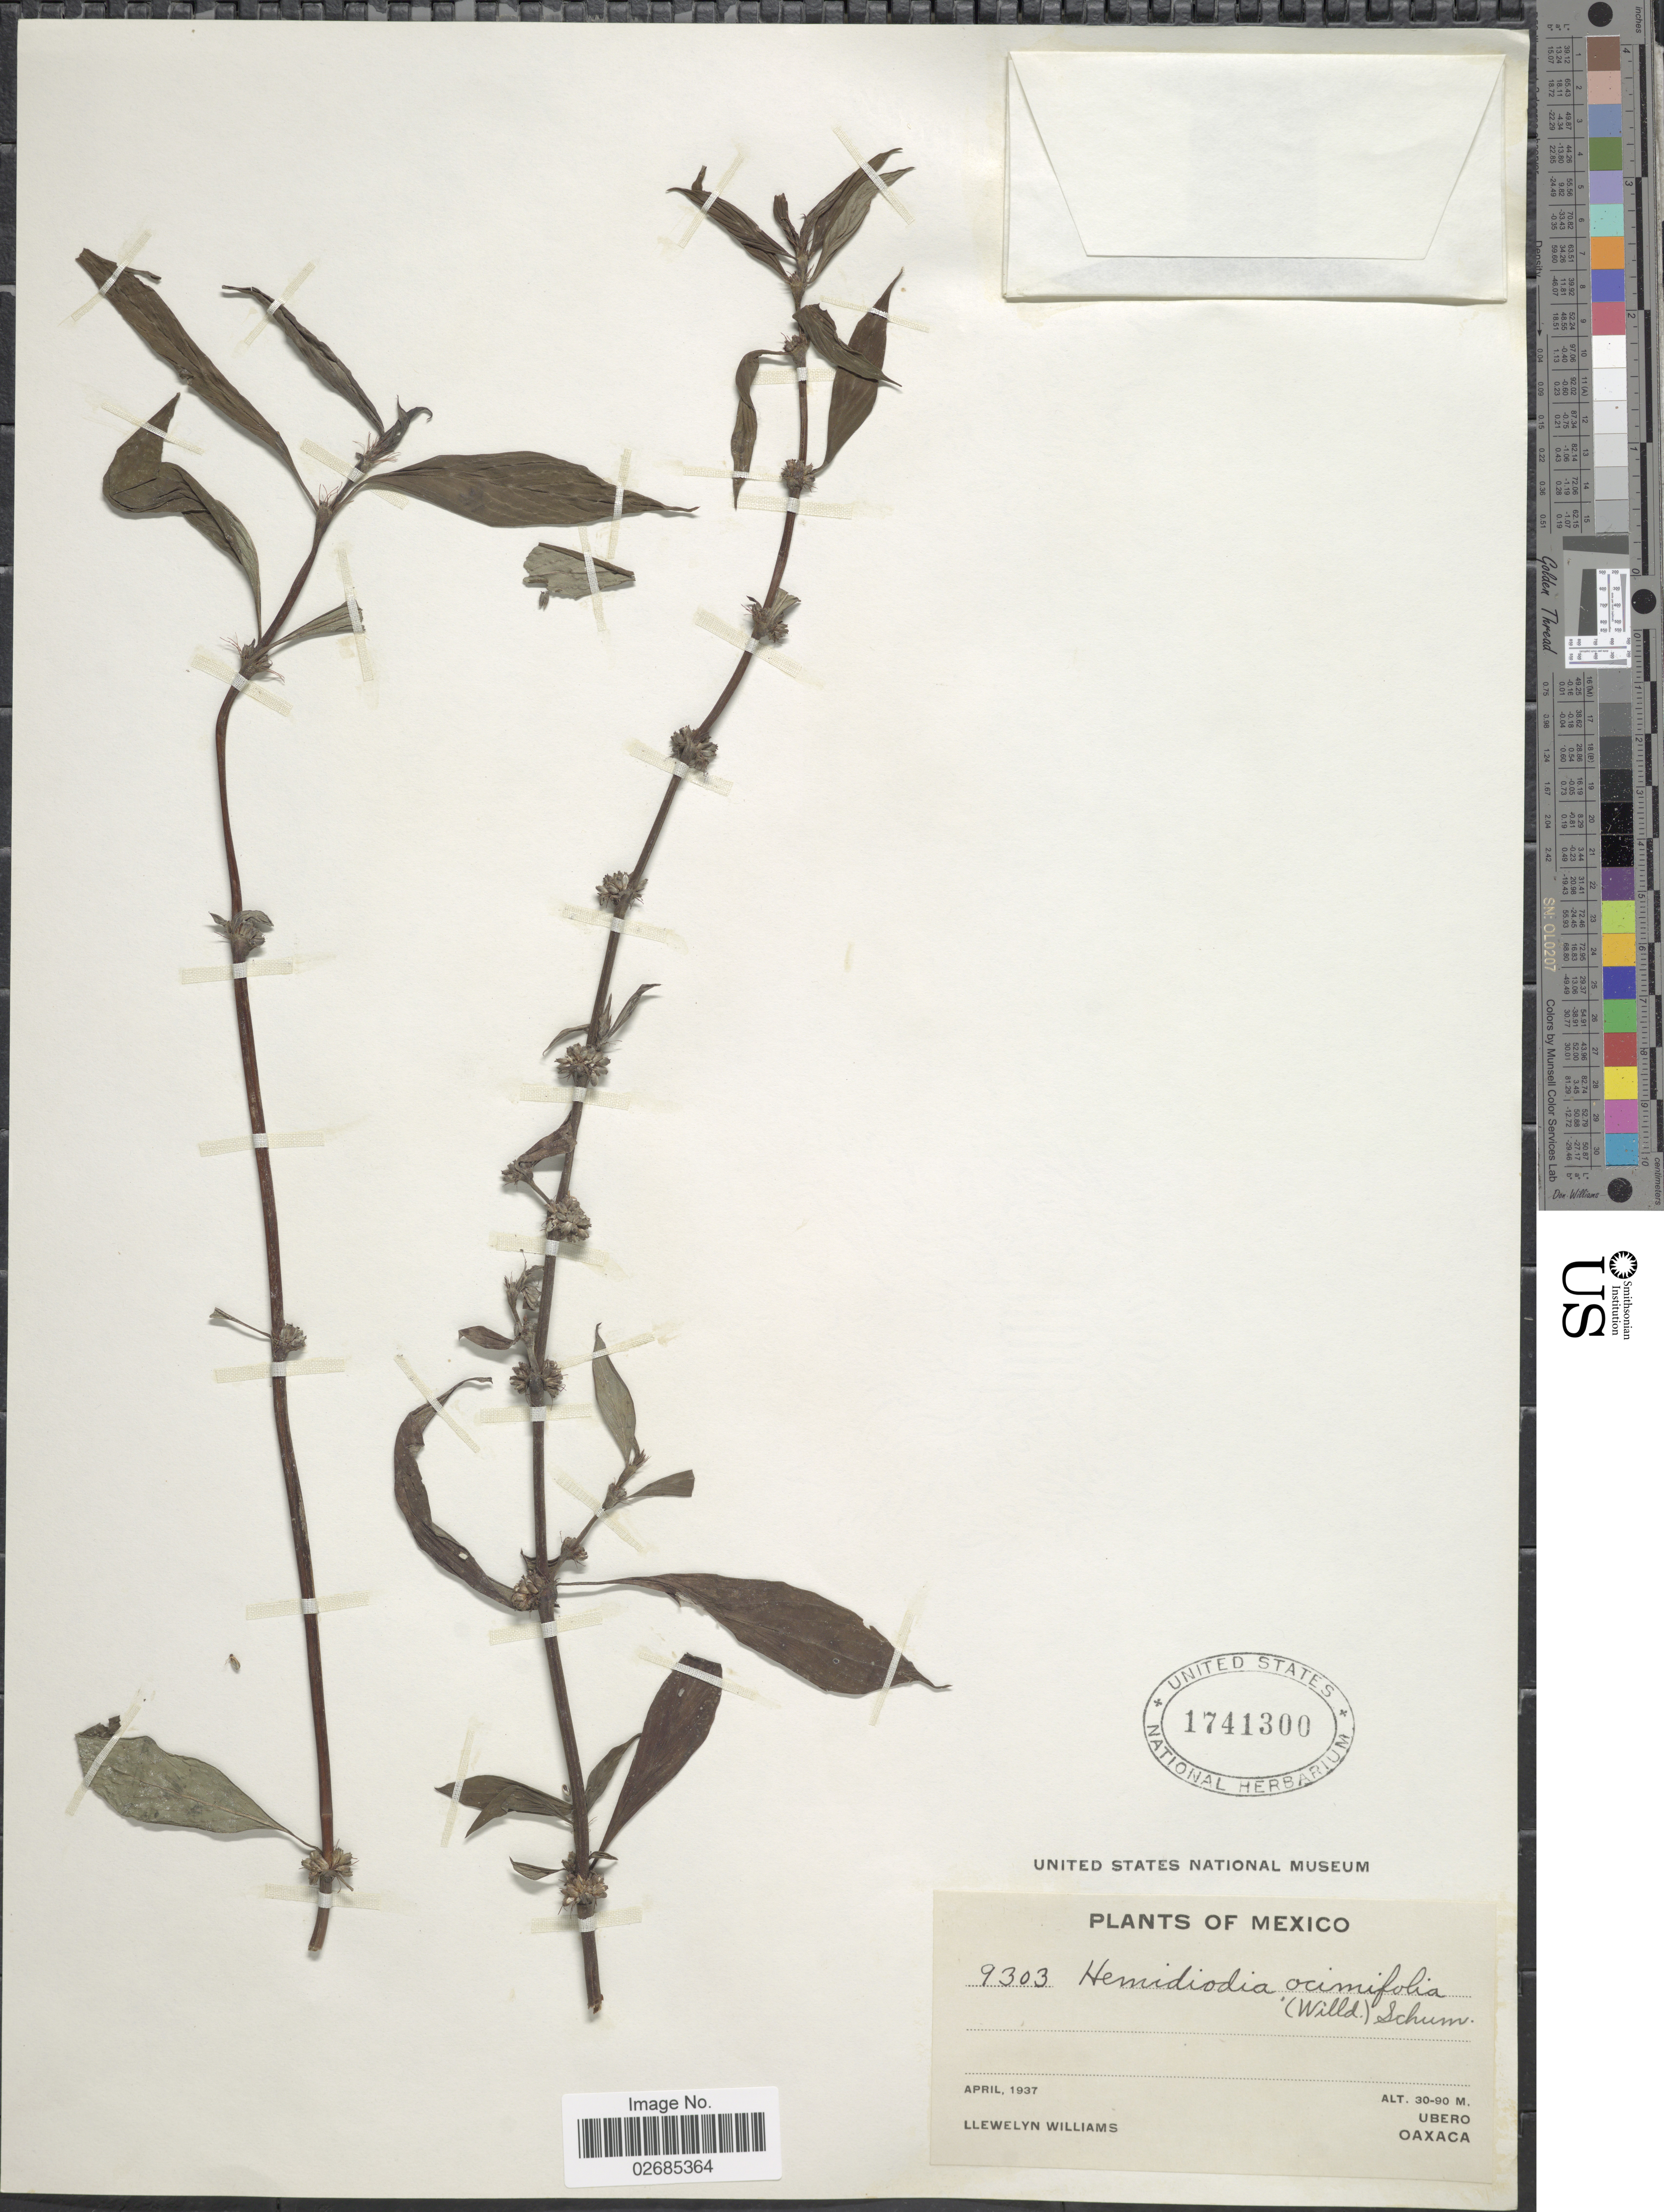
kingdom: Plantae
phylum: Tracheophyta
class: Magnoliopsida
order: Gentianales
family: Rubiaceae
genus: Hemidiodia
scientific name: Hemidiodia ocimifolia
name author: (Willd.) K. Schum.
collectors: Ll. Williams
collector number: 9303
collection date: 1937-04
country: Mexico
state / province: Oaxaca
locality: Ibero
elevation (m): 30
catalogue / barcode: US 1741300